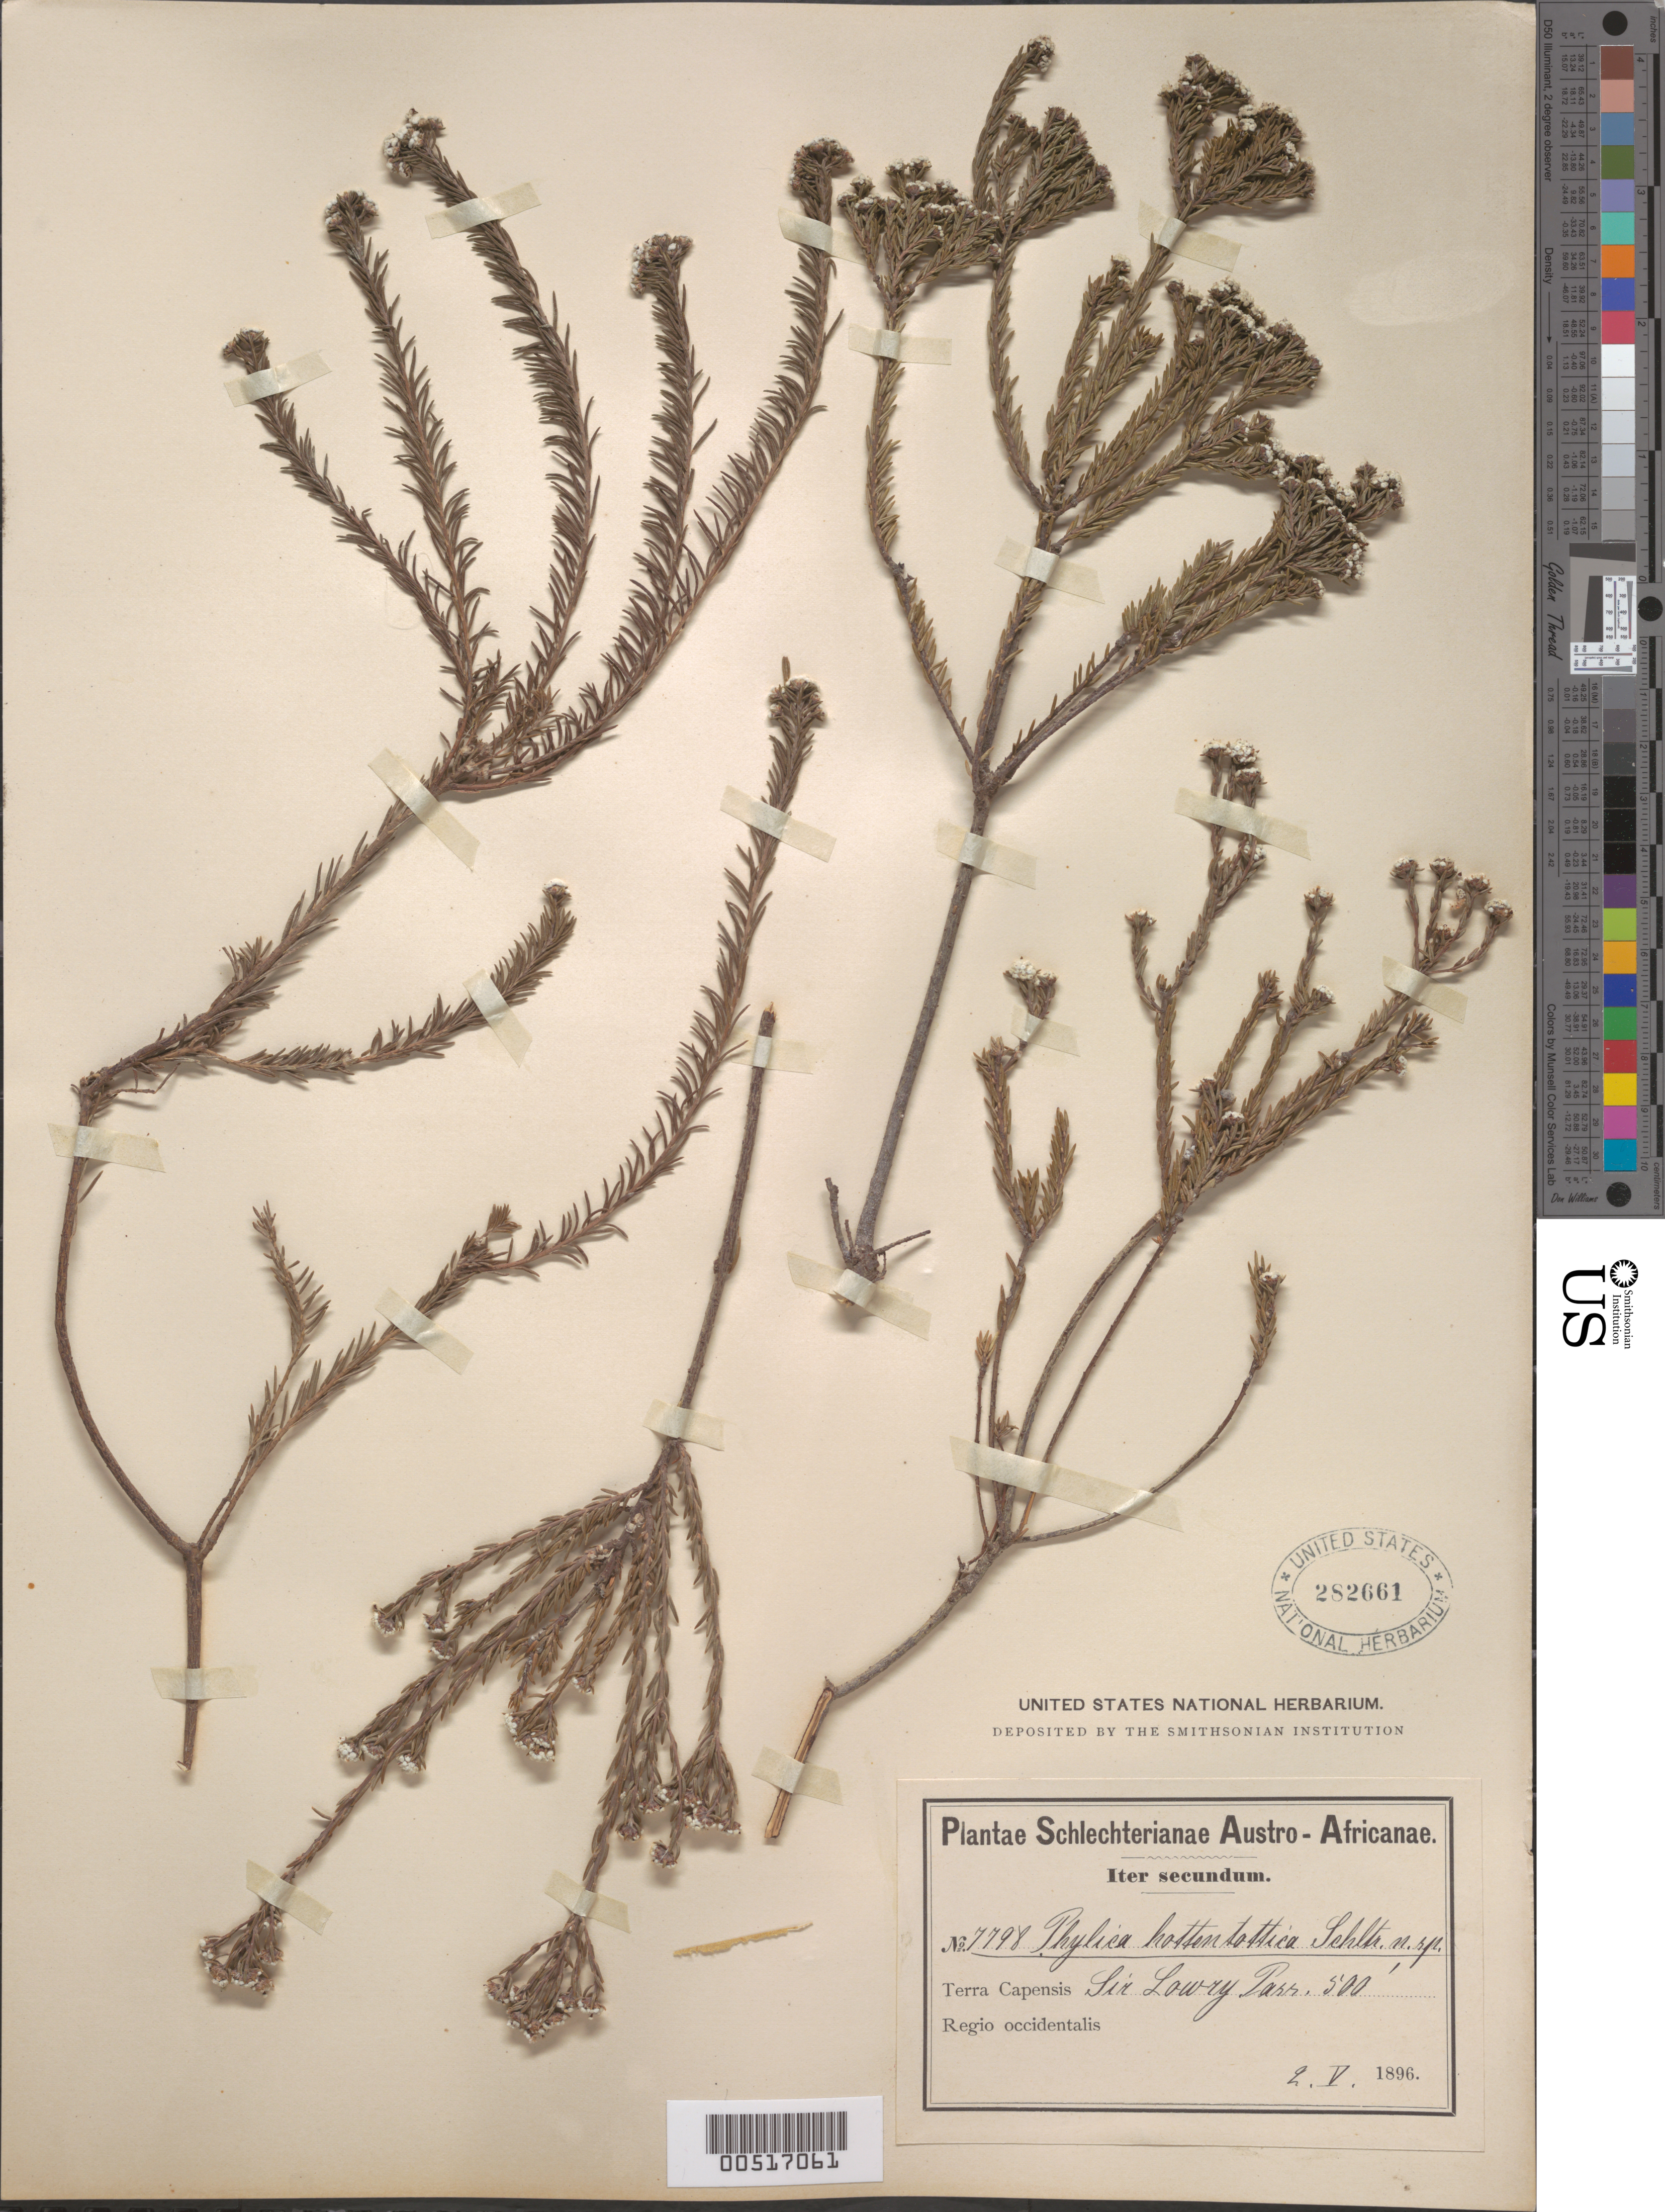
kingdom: Plantae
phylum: Tracheophyta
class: Magnoliopsida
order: Rosales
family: Rhamnaceae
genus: Phylica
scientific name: Phylica hottentottica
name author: Schltr.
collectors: F. R. R. Schlechter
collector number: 7798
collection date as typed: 02 May 1896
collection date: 1896-05-02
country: South Africa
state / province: Western Cape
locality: Sir lowry parr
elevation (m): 152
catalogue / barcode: US 282661